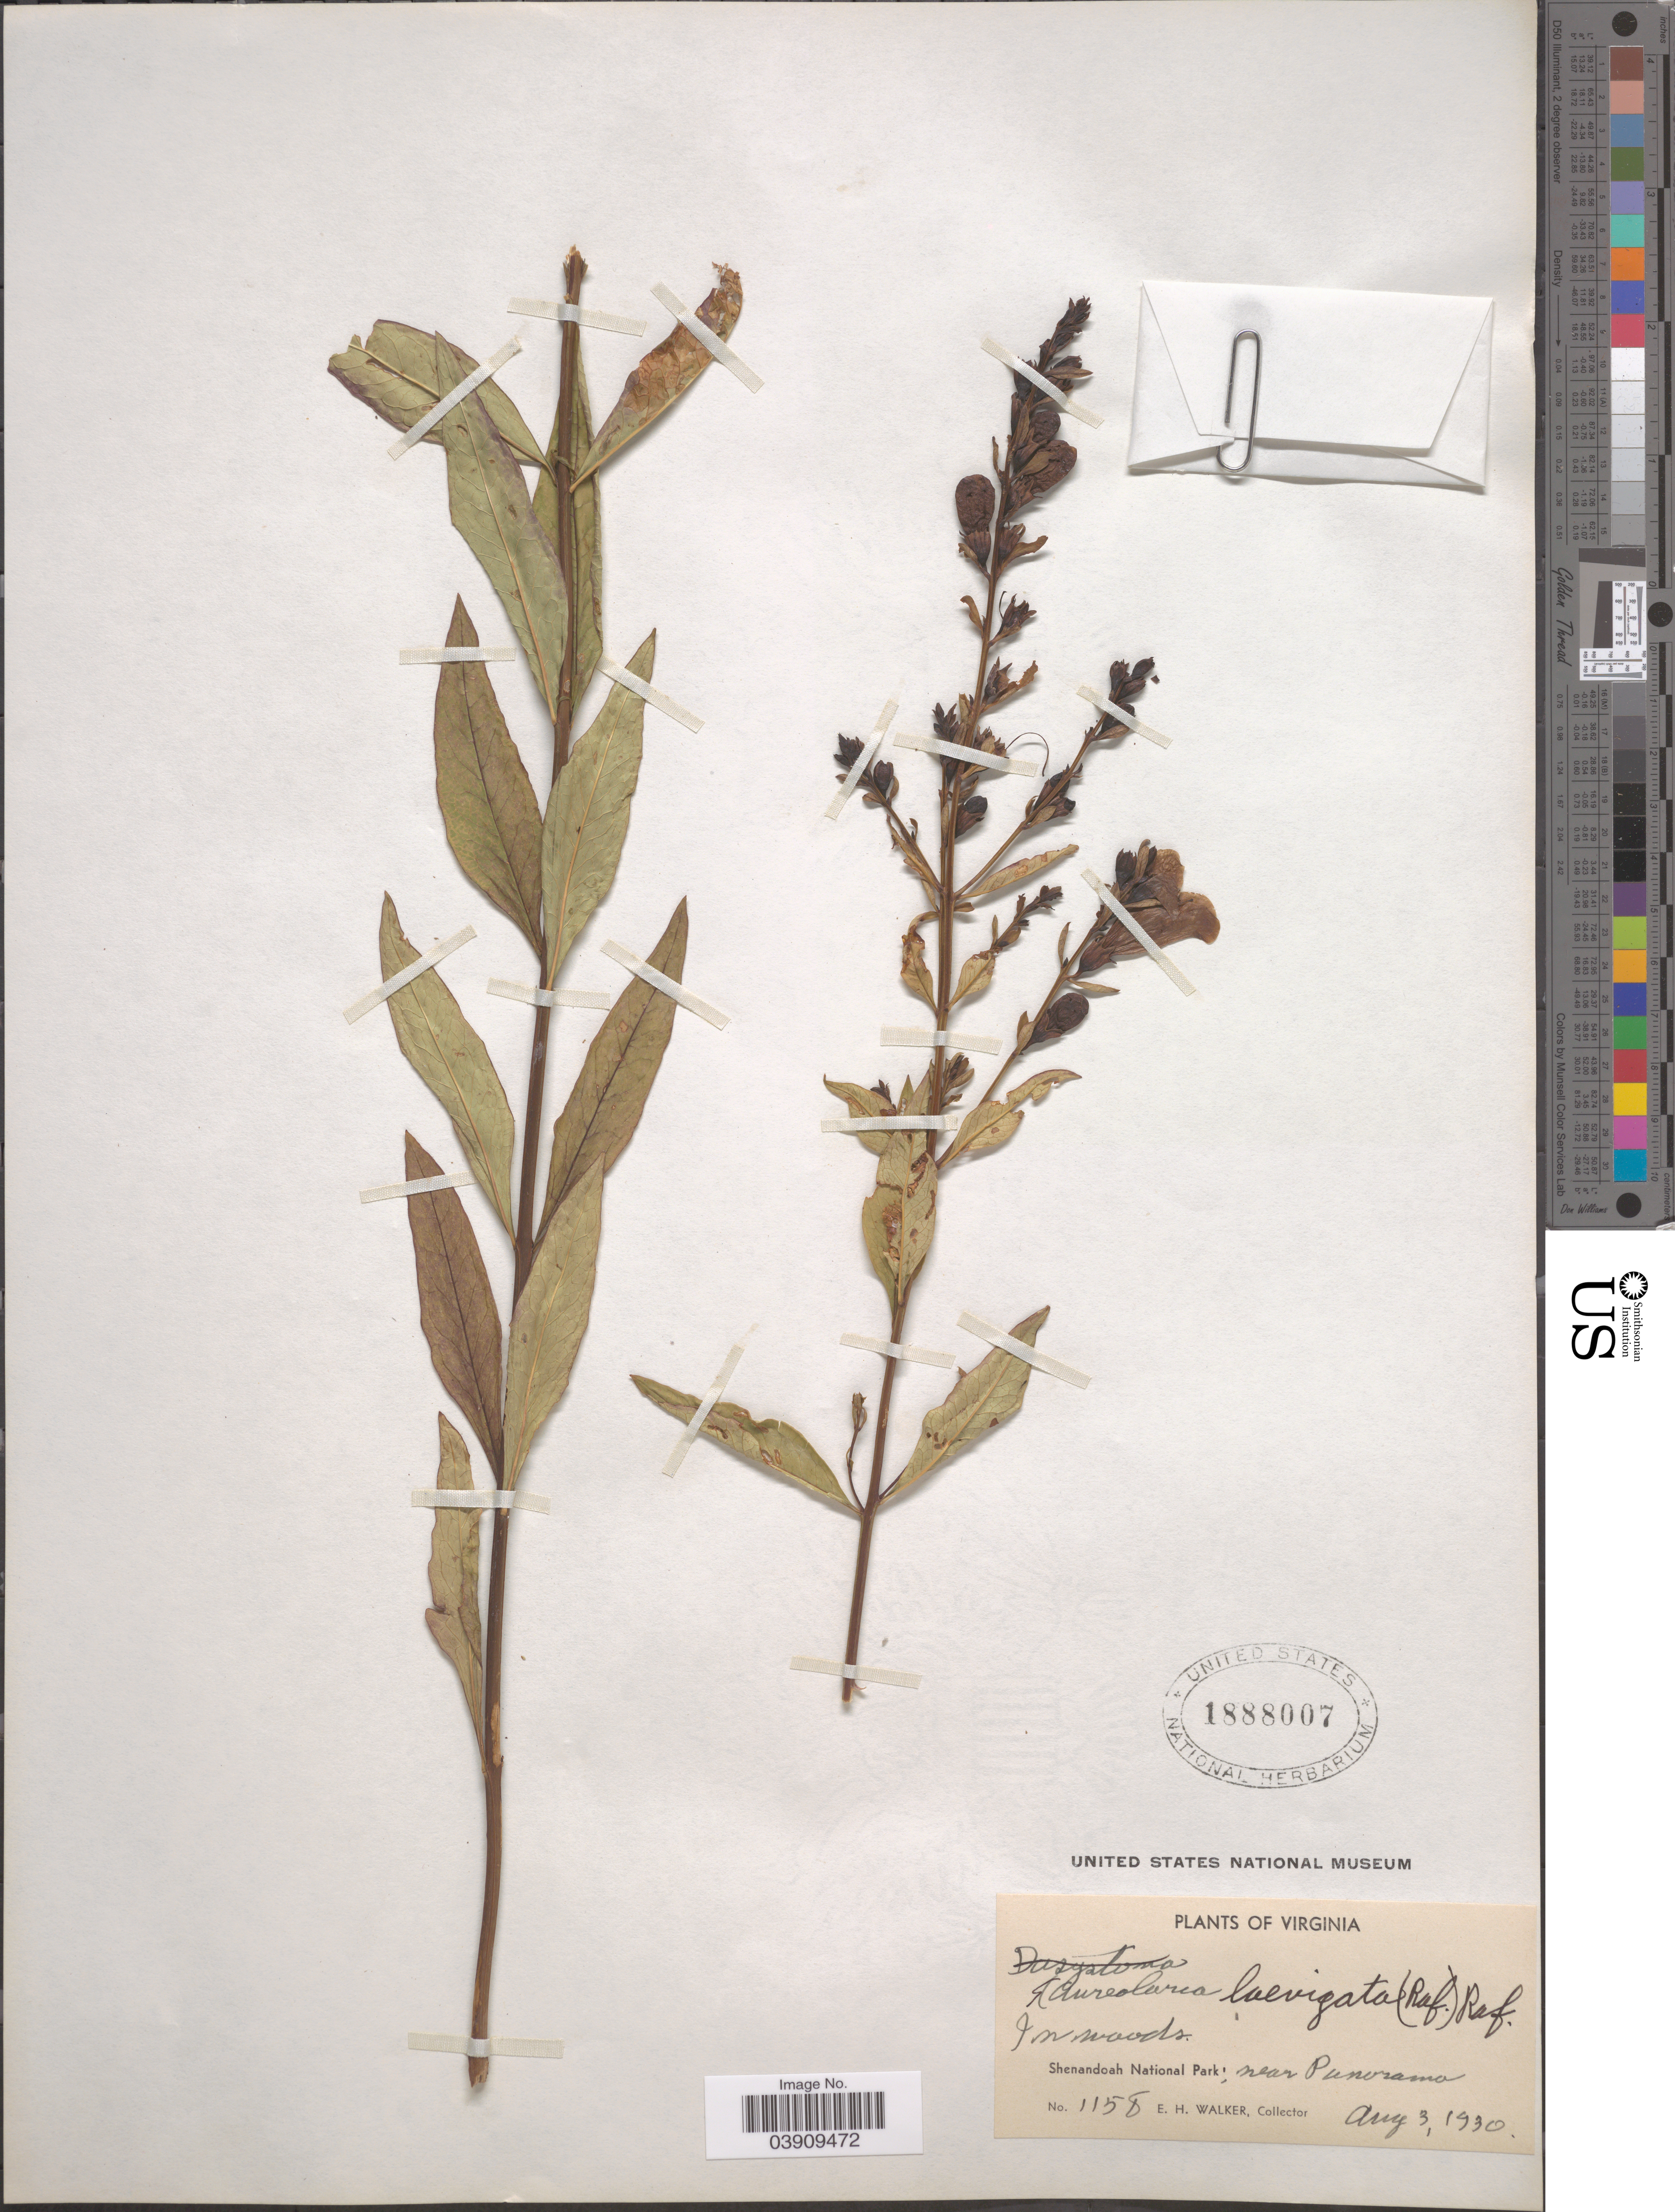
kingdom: Plantae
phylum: Tracheophyta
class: Magnoliopsida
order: Lamiales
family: Orobanchaceae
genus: Aureolaria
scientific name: Aureolaria laevigata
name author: (Raf.) Raf.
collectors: E. H. Walker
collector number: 1158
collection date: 1930-08-03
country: United States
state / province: Virginia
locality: Shenandoah National Park; near Panorama.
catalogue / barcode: US 1888007